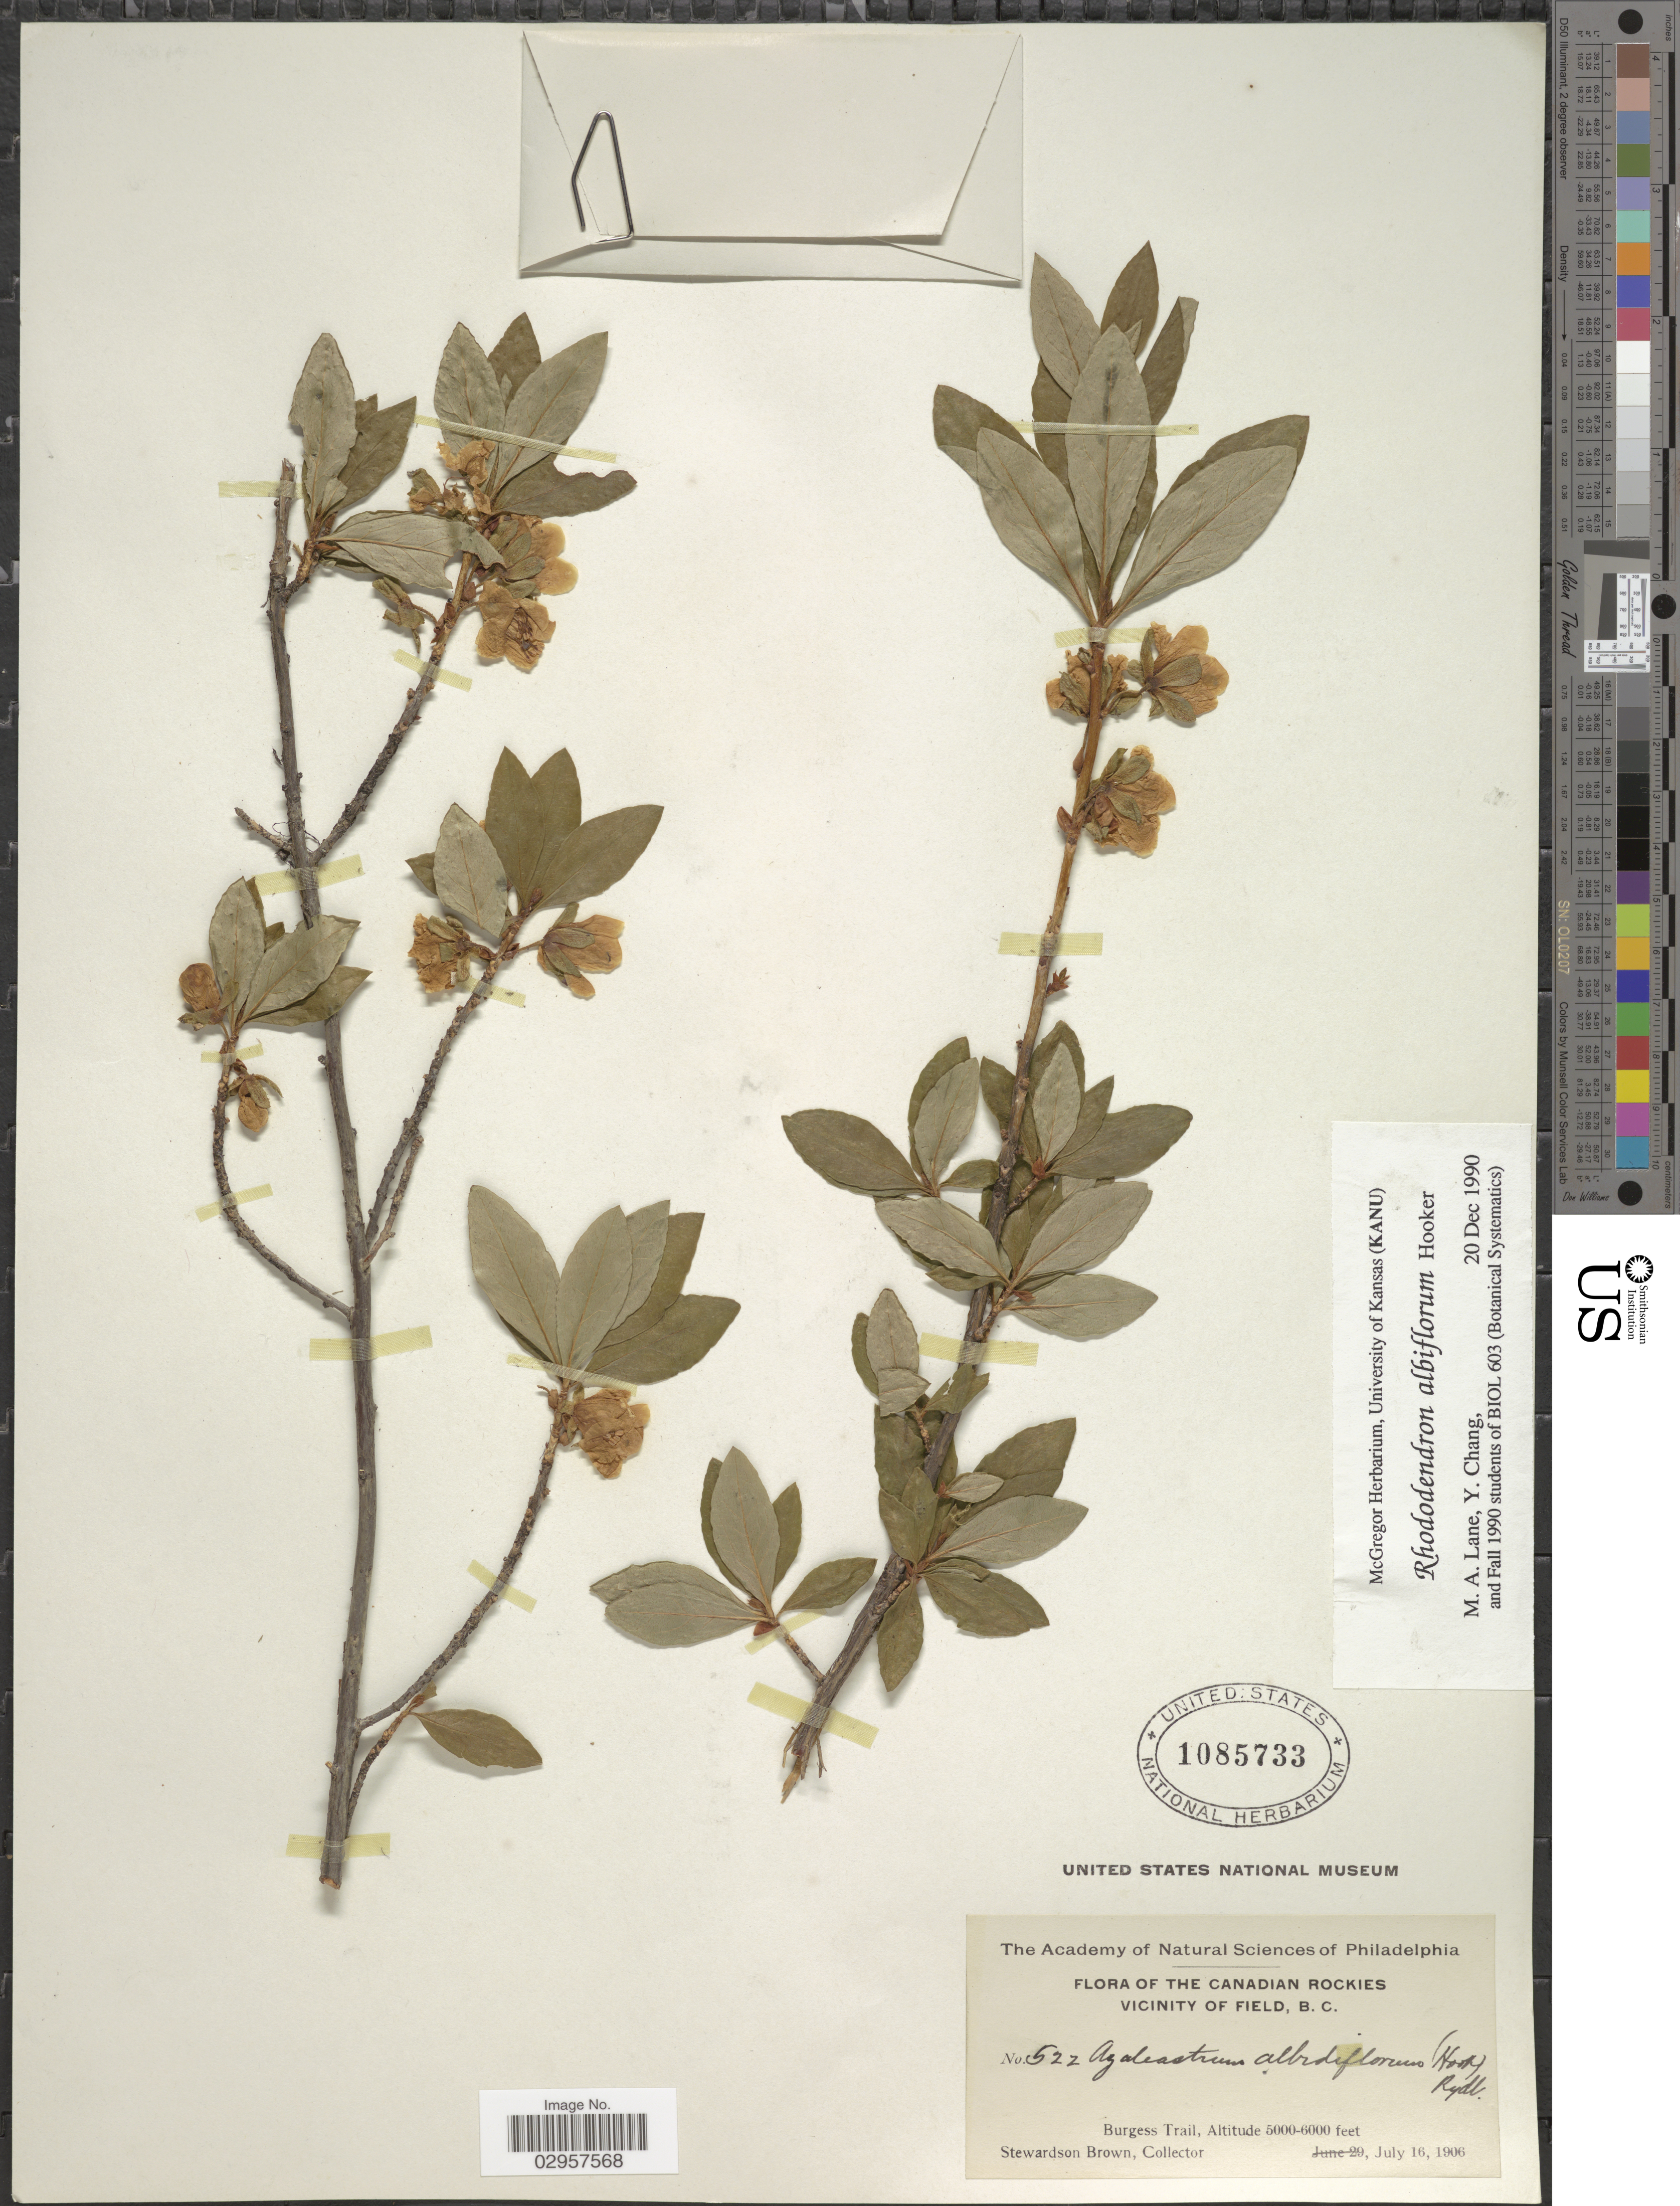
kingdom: Plantae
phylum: Tracheophyta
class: Magnoliopsida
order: Ericales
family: Ericaceae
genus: Rhododendron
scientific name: Rhododendron albiflorum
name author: Hook.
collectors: S. Brown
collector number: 522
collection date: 1906-07-16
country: Canada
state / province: British Columbia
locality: The Canadian Rockies Vicinity of Field. Burgess Trail.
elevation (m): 1524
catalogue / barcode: US 1085733